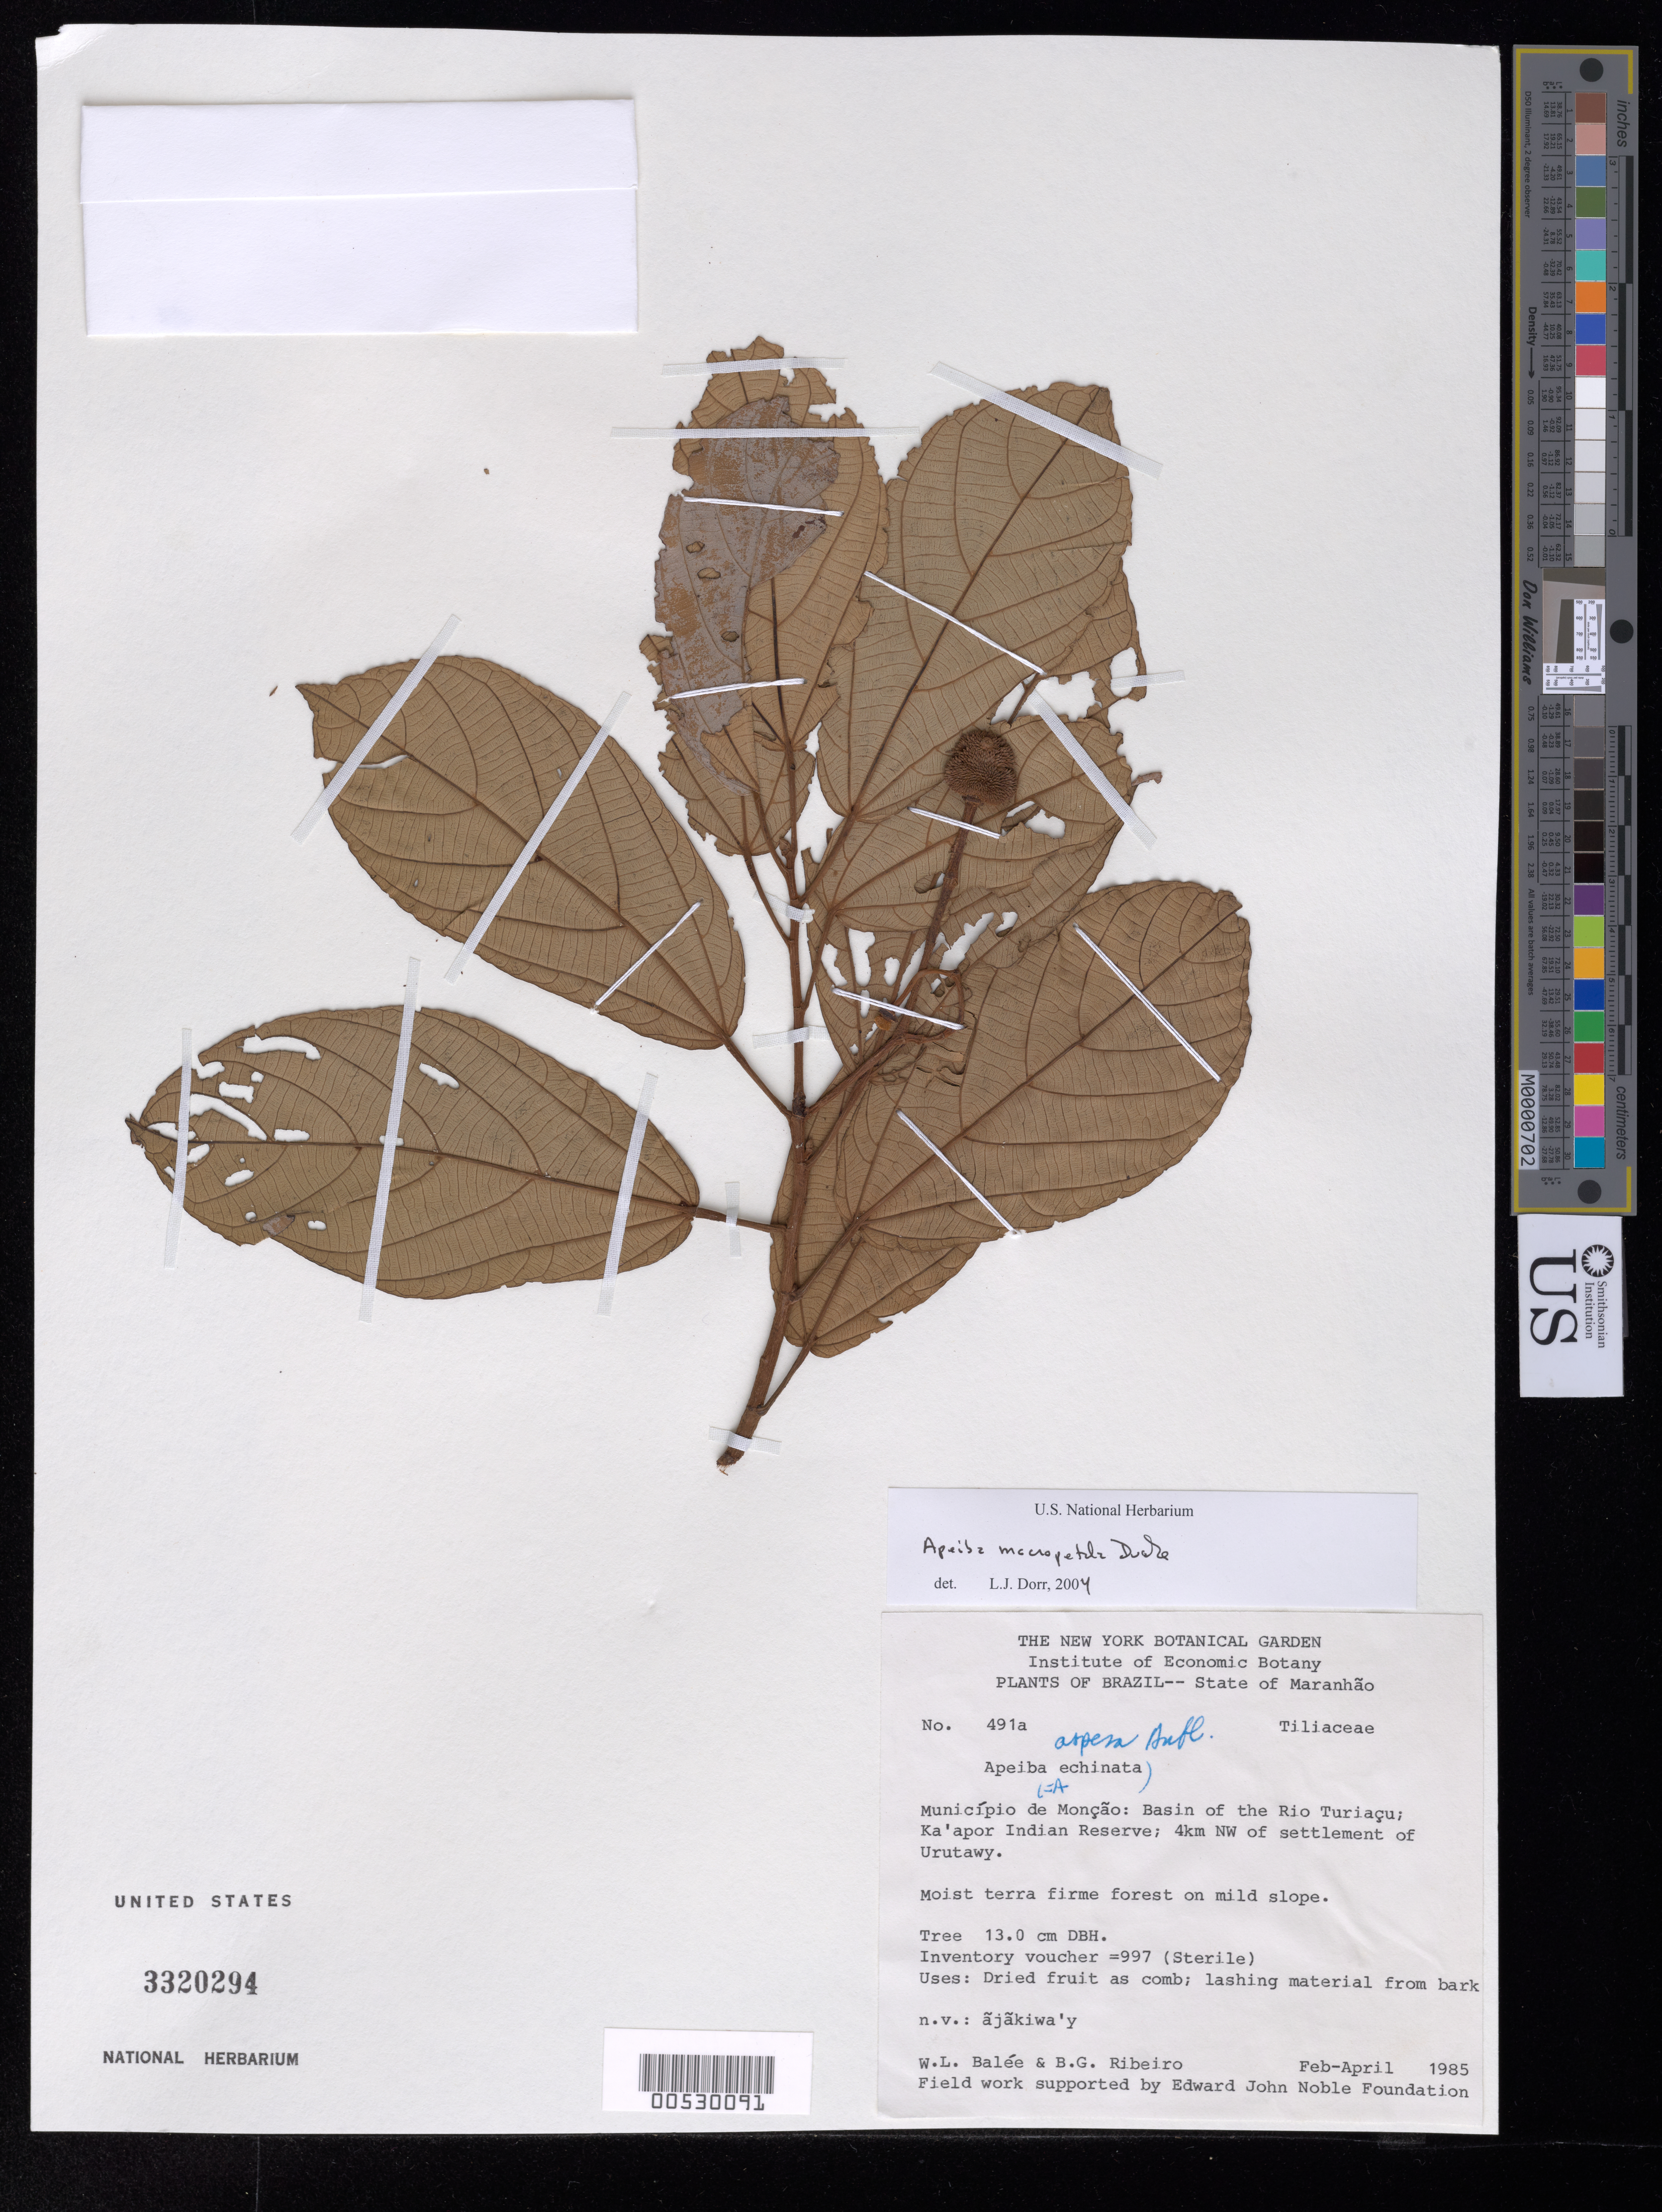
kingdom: Plantae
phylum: Tracheophyta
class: Magnoliopsida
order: Malvales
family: Malvaceae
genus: Apeiba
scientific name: Apeiba aspera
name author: Aubl.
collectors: W. L. Balee & B. G. Ribeiro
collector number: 491a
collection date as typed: Feb 1985 to -- Apr 1985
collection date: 1985-02/1985-04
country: Brazil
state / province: Maranhão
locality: Rio Turiacu, Ka'apor Indian Reservoir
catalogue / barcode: US 3320294